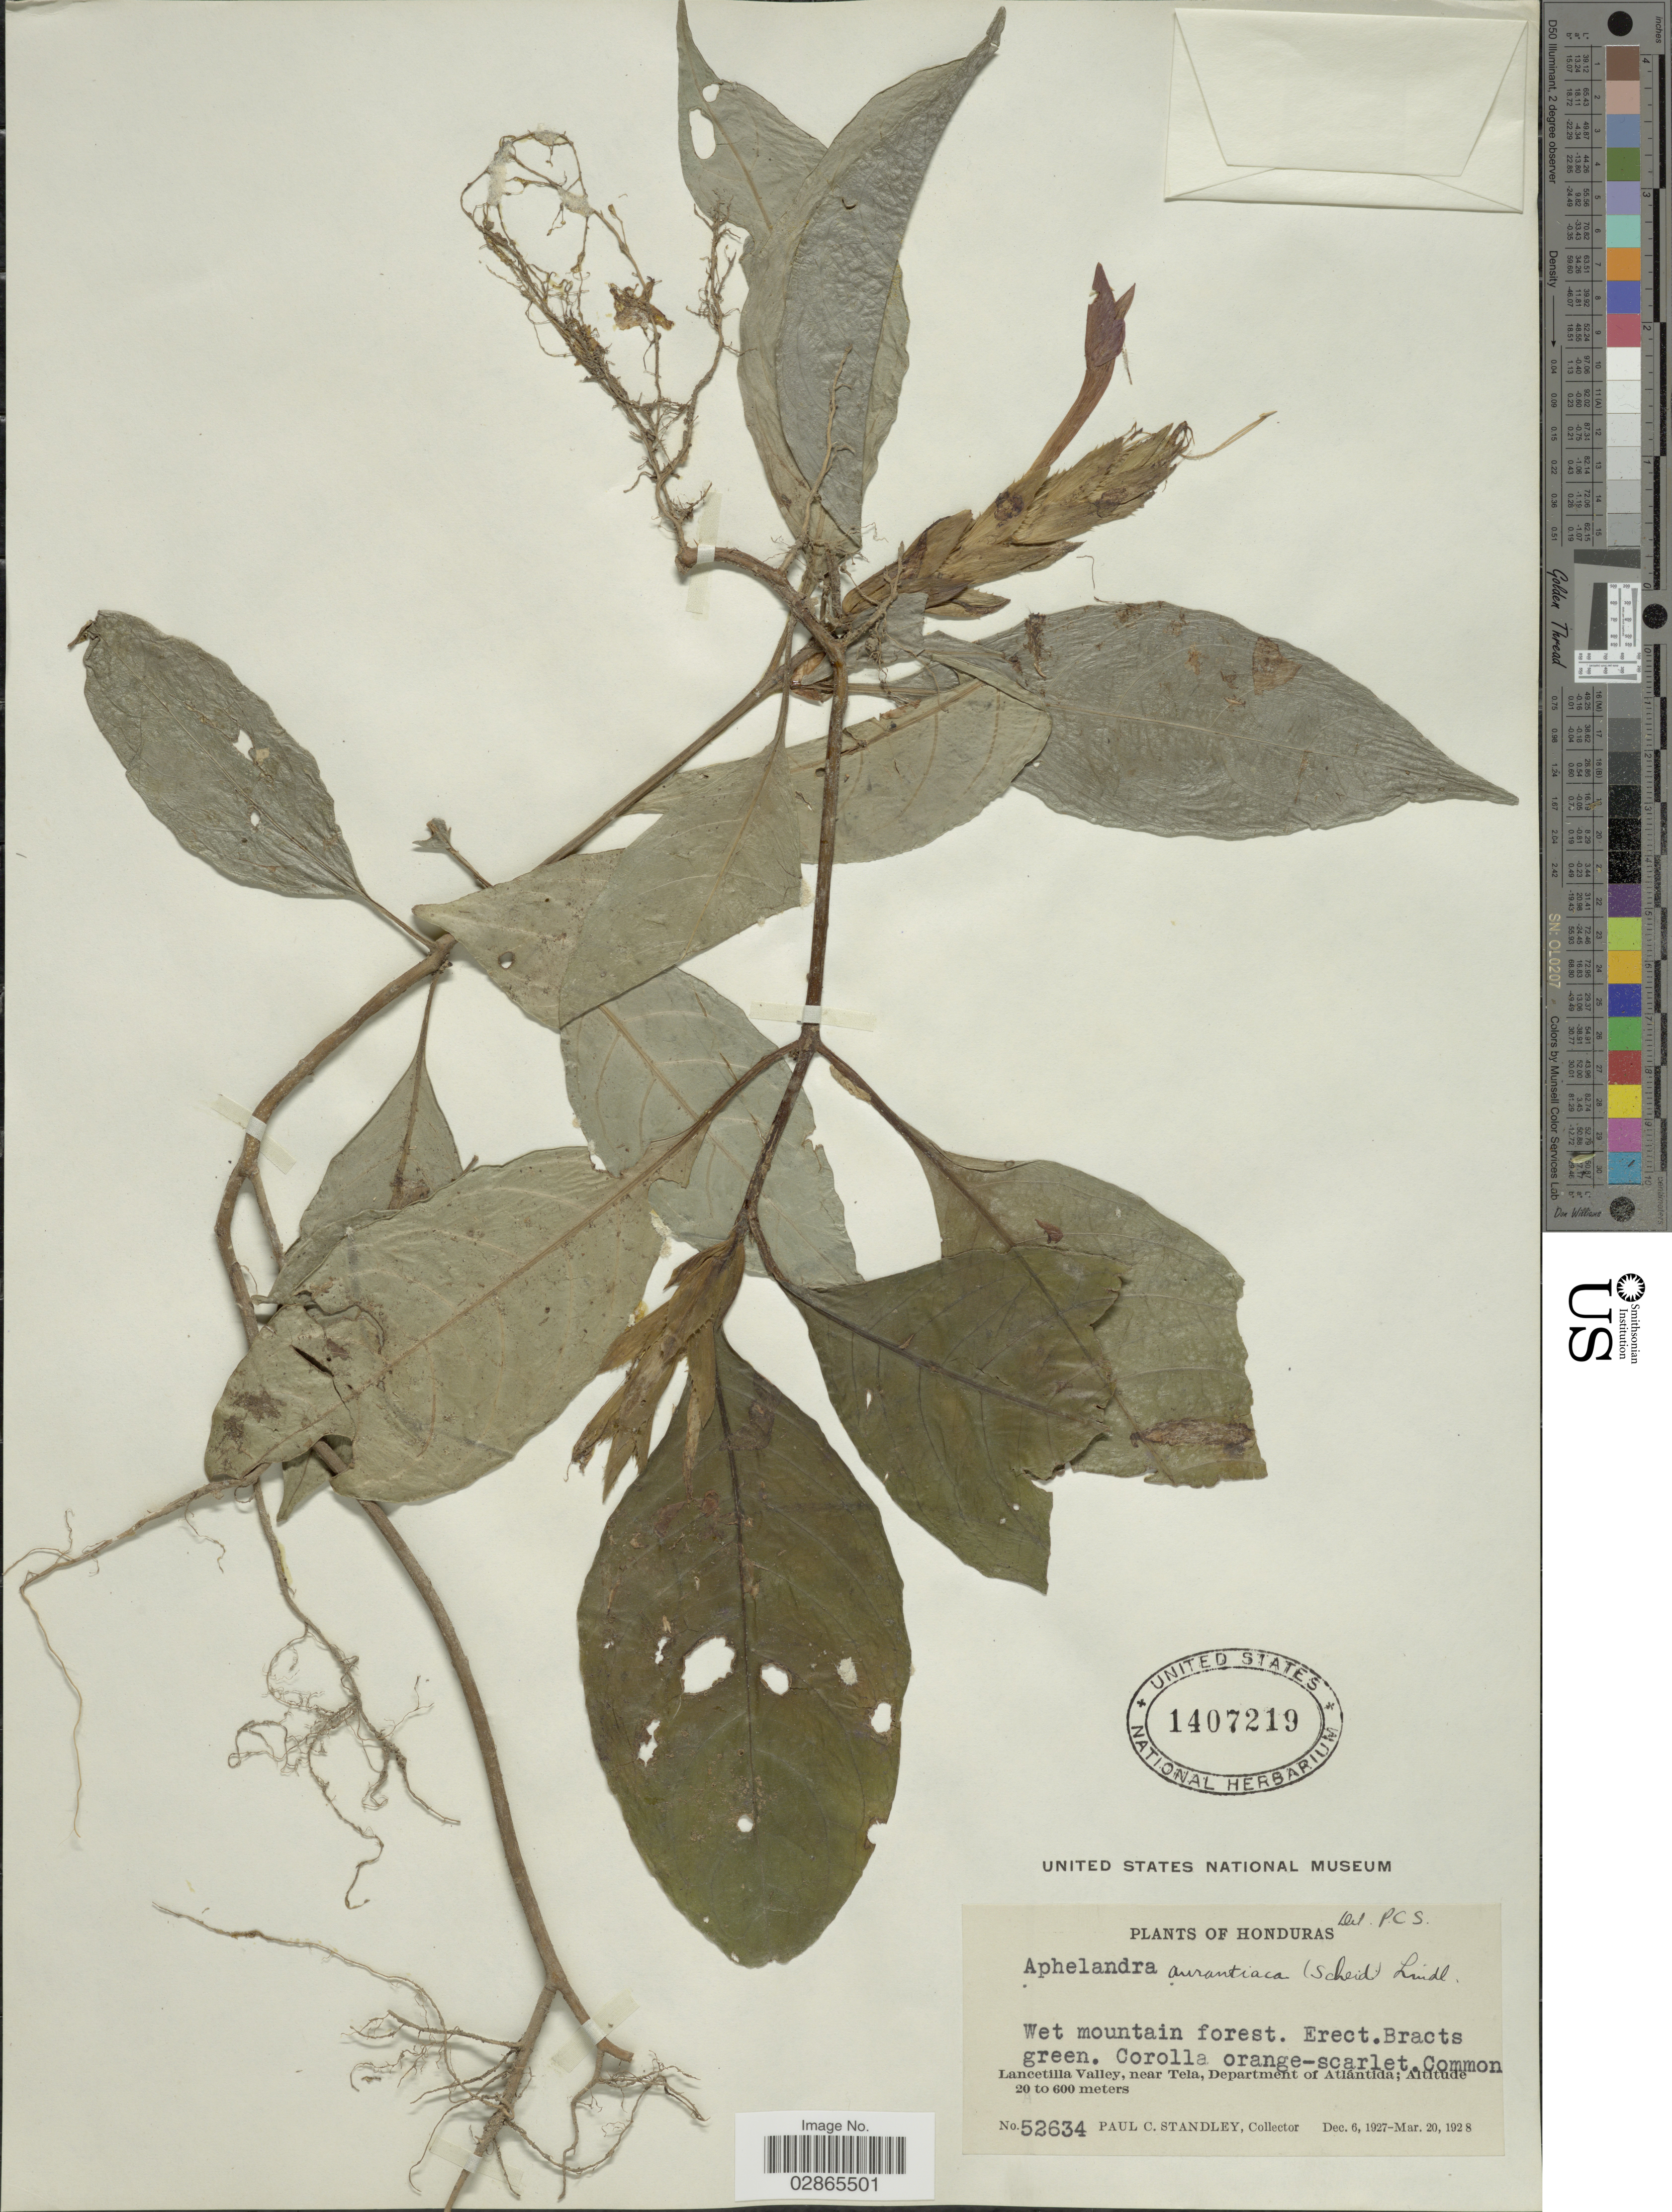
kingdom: Plantae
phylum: Tracheophyta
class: Magnoliopsida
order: Lamiales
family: Acanthaceae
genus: Aphelandra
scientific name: Aphelandra aurantiaca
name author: (Scheidw.) Lindl.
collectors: P. C. Standley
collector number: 52634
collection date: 1927-12-06/1928-03-20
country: Honduras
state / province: Atlántida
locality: Lancetilla Valley, near Tela, Department of Atlántida.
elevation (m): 20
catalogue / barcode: US 1407219